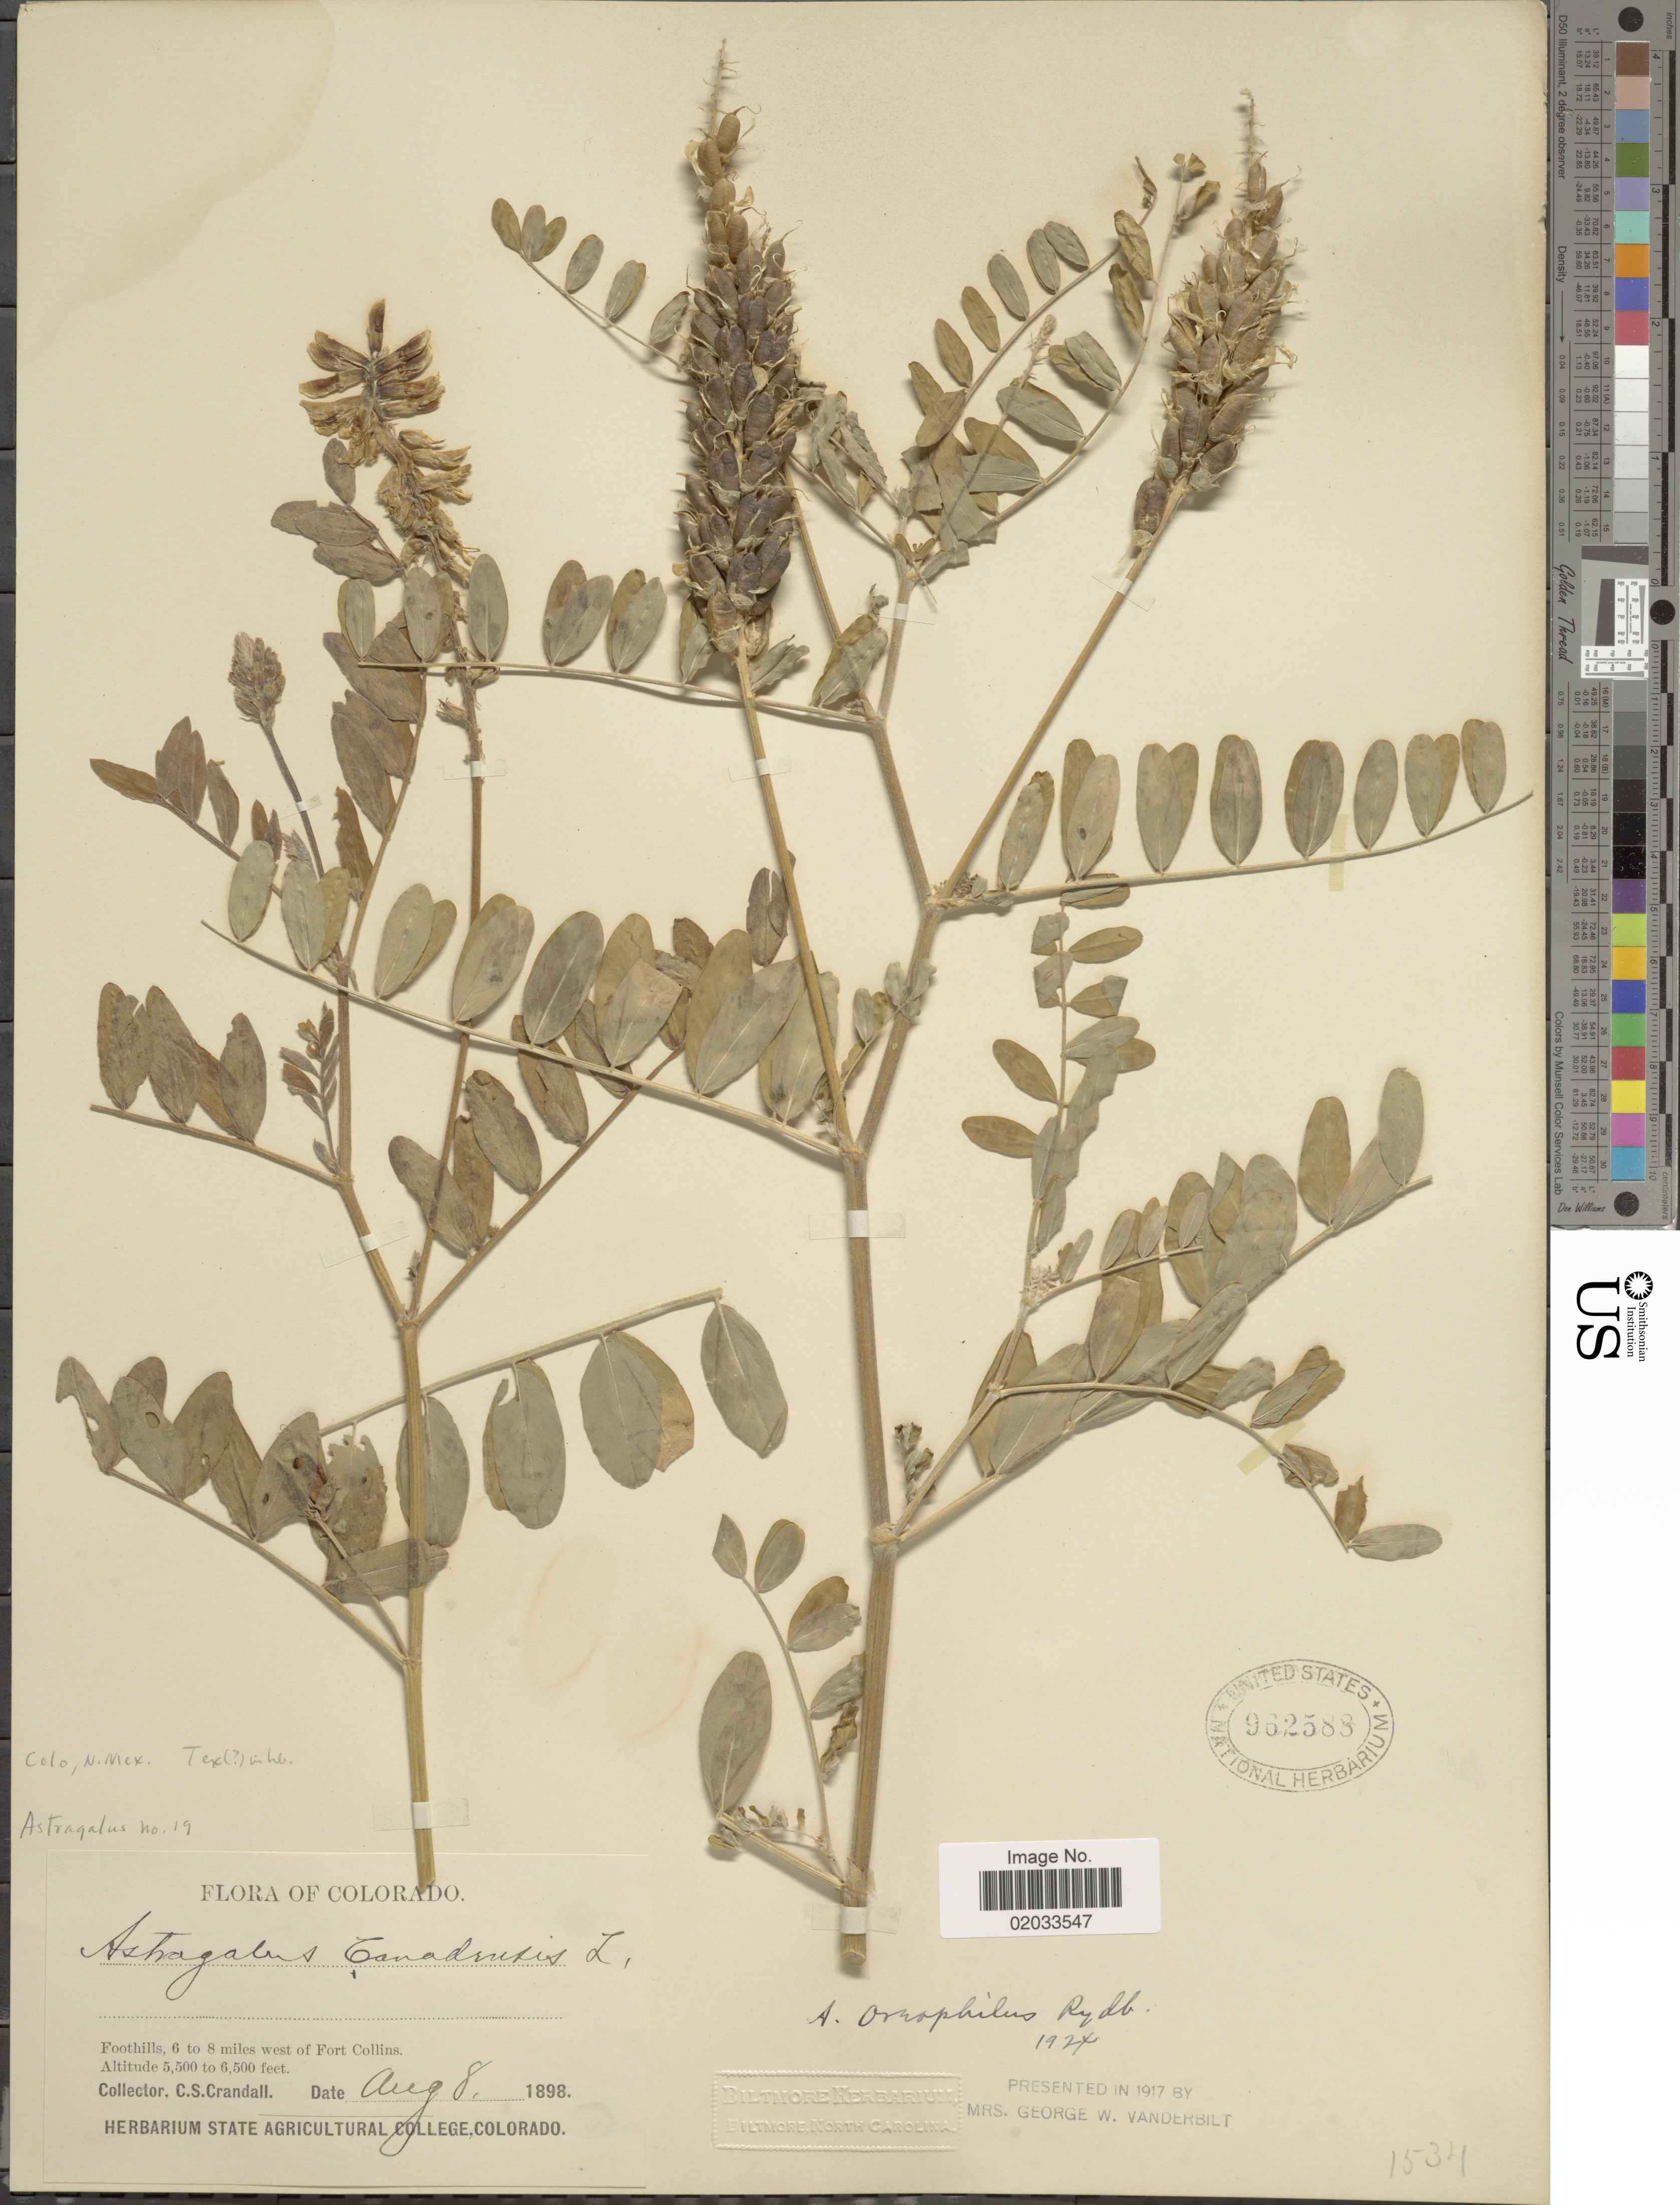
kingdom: Plantae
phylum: Tracheophyta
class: Magnoliopsida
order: Fabales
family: Fabaceae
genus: Astragalus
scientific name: Astragalus oreophilus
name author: Rydb.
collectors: C. Crandall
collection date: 1898-08-08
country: United States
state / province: Colorado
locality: Foothills, 6 to 8 miles west of Fort Collins.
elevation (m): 1676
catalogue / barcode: US 962588